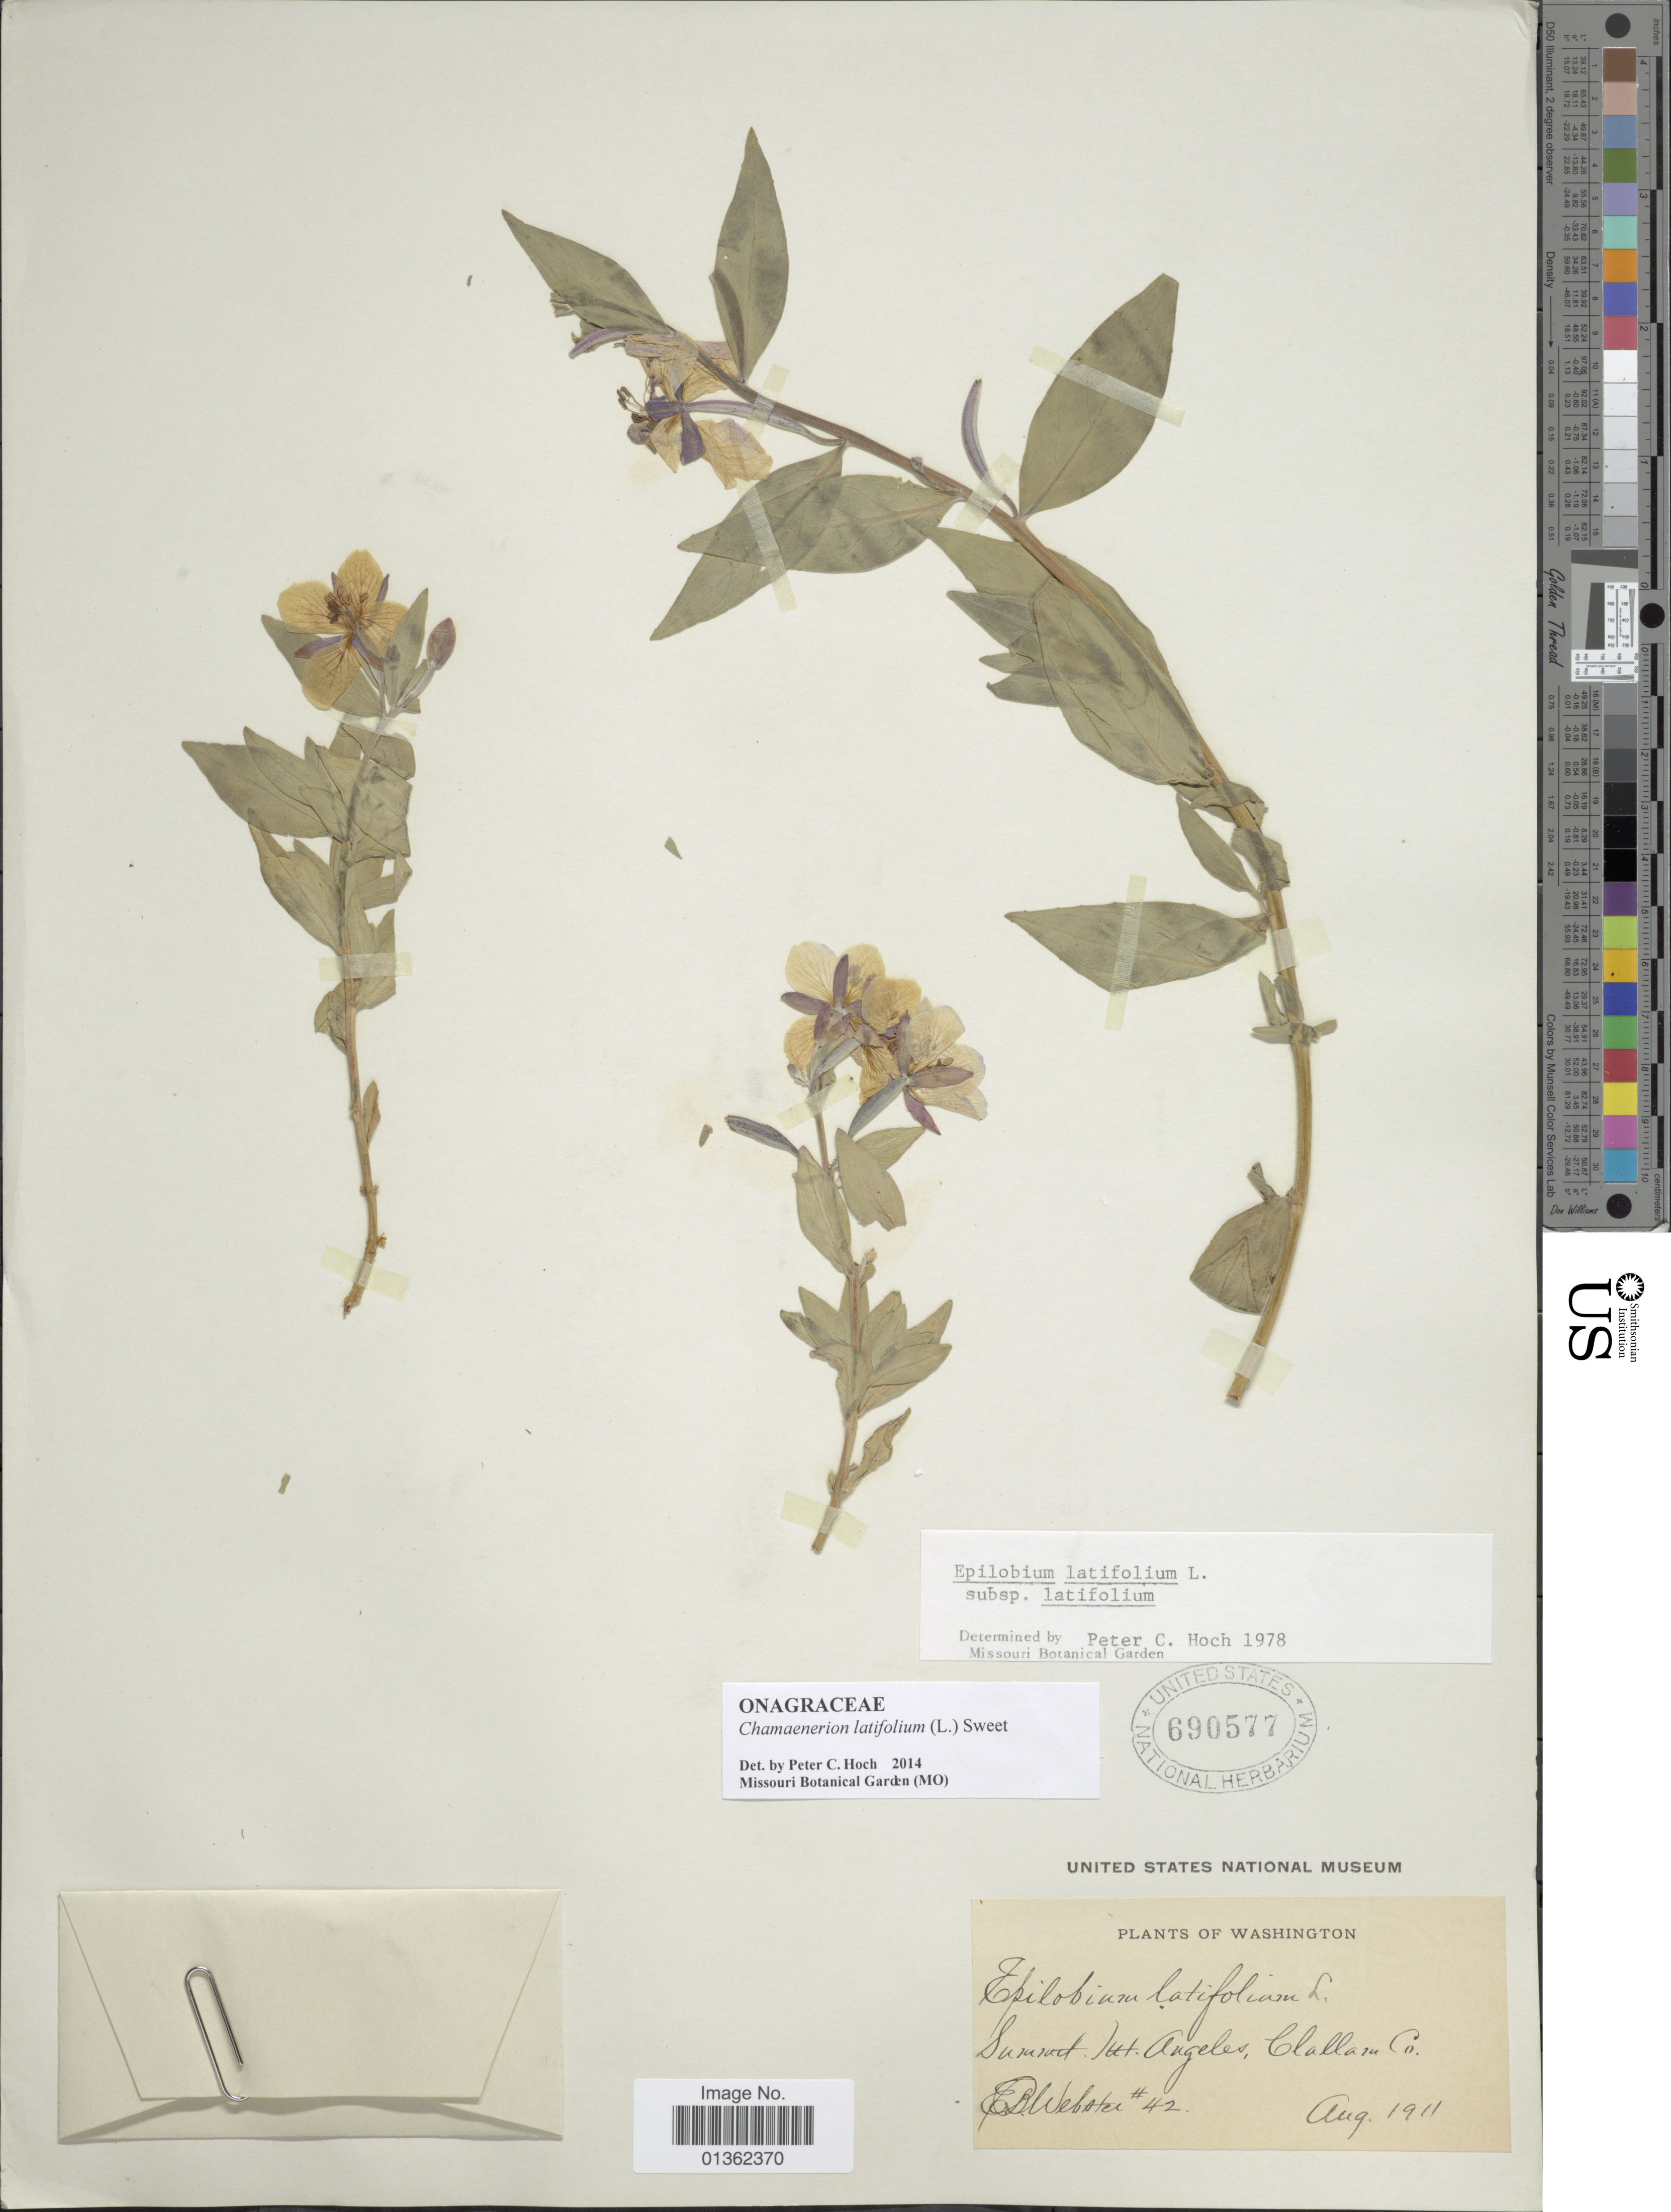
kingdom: Plantae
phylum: Tracheophyta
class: Magnoliopsida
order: Myrtales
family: Onagraceae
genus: Chamaenerion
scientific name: Chamaenerion latifolium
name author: (L.) Th. Fr. & Lange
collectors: E. B. Webster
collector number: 42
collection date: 1911-08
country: United States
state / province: Washington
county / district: Clallam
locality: Summit Mt. Angeles, Clallam Co.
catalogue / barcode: US 690577